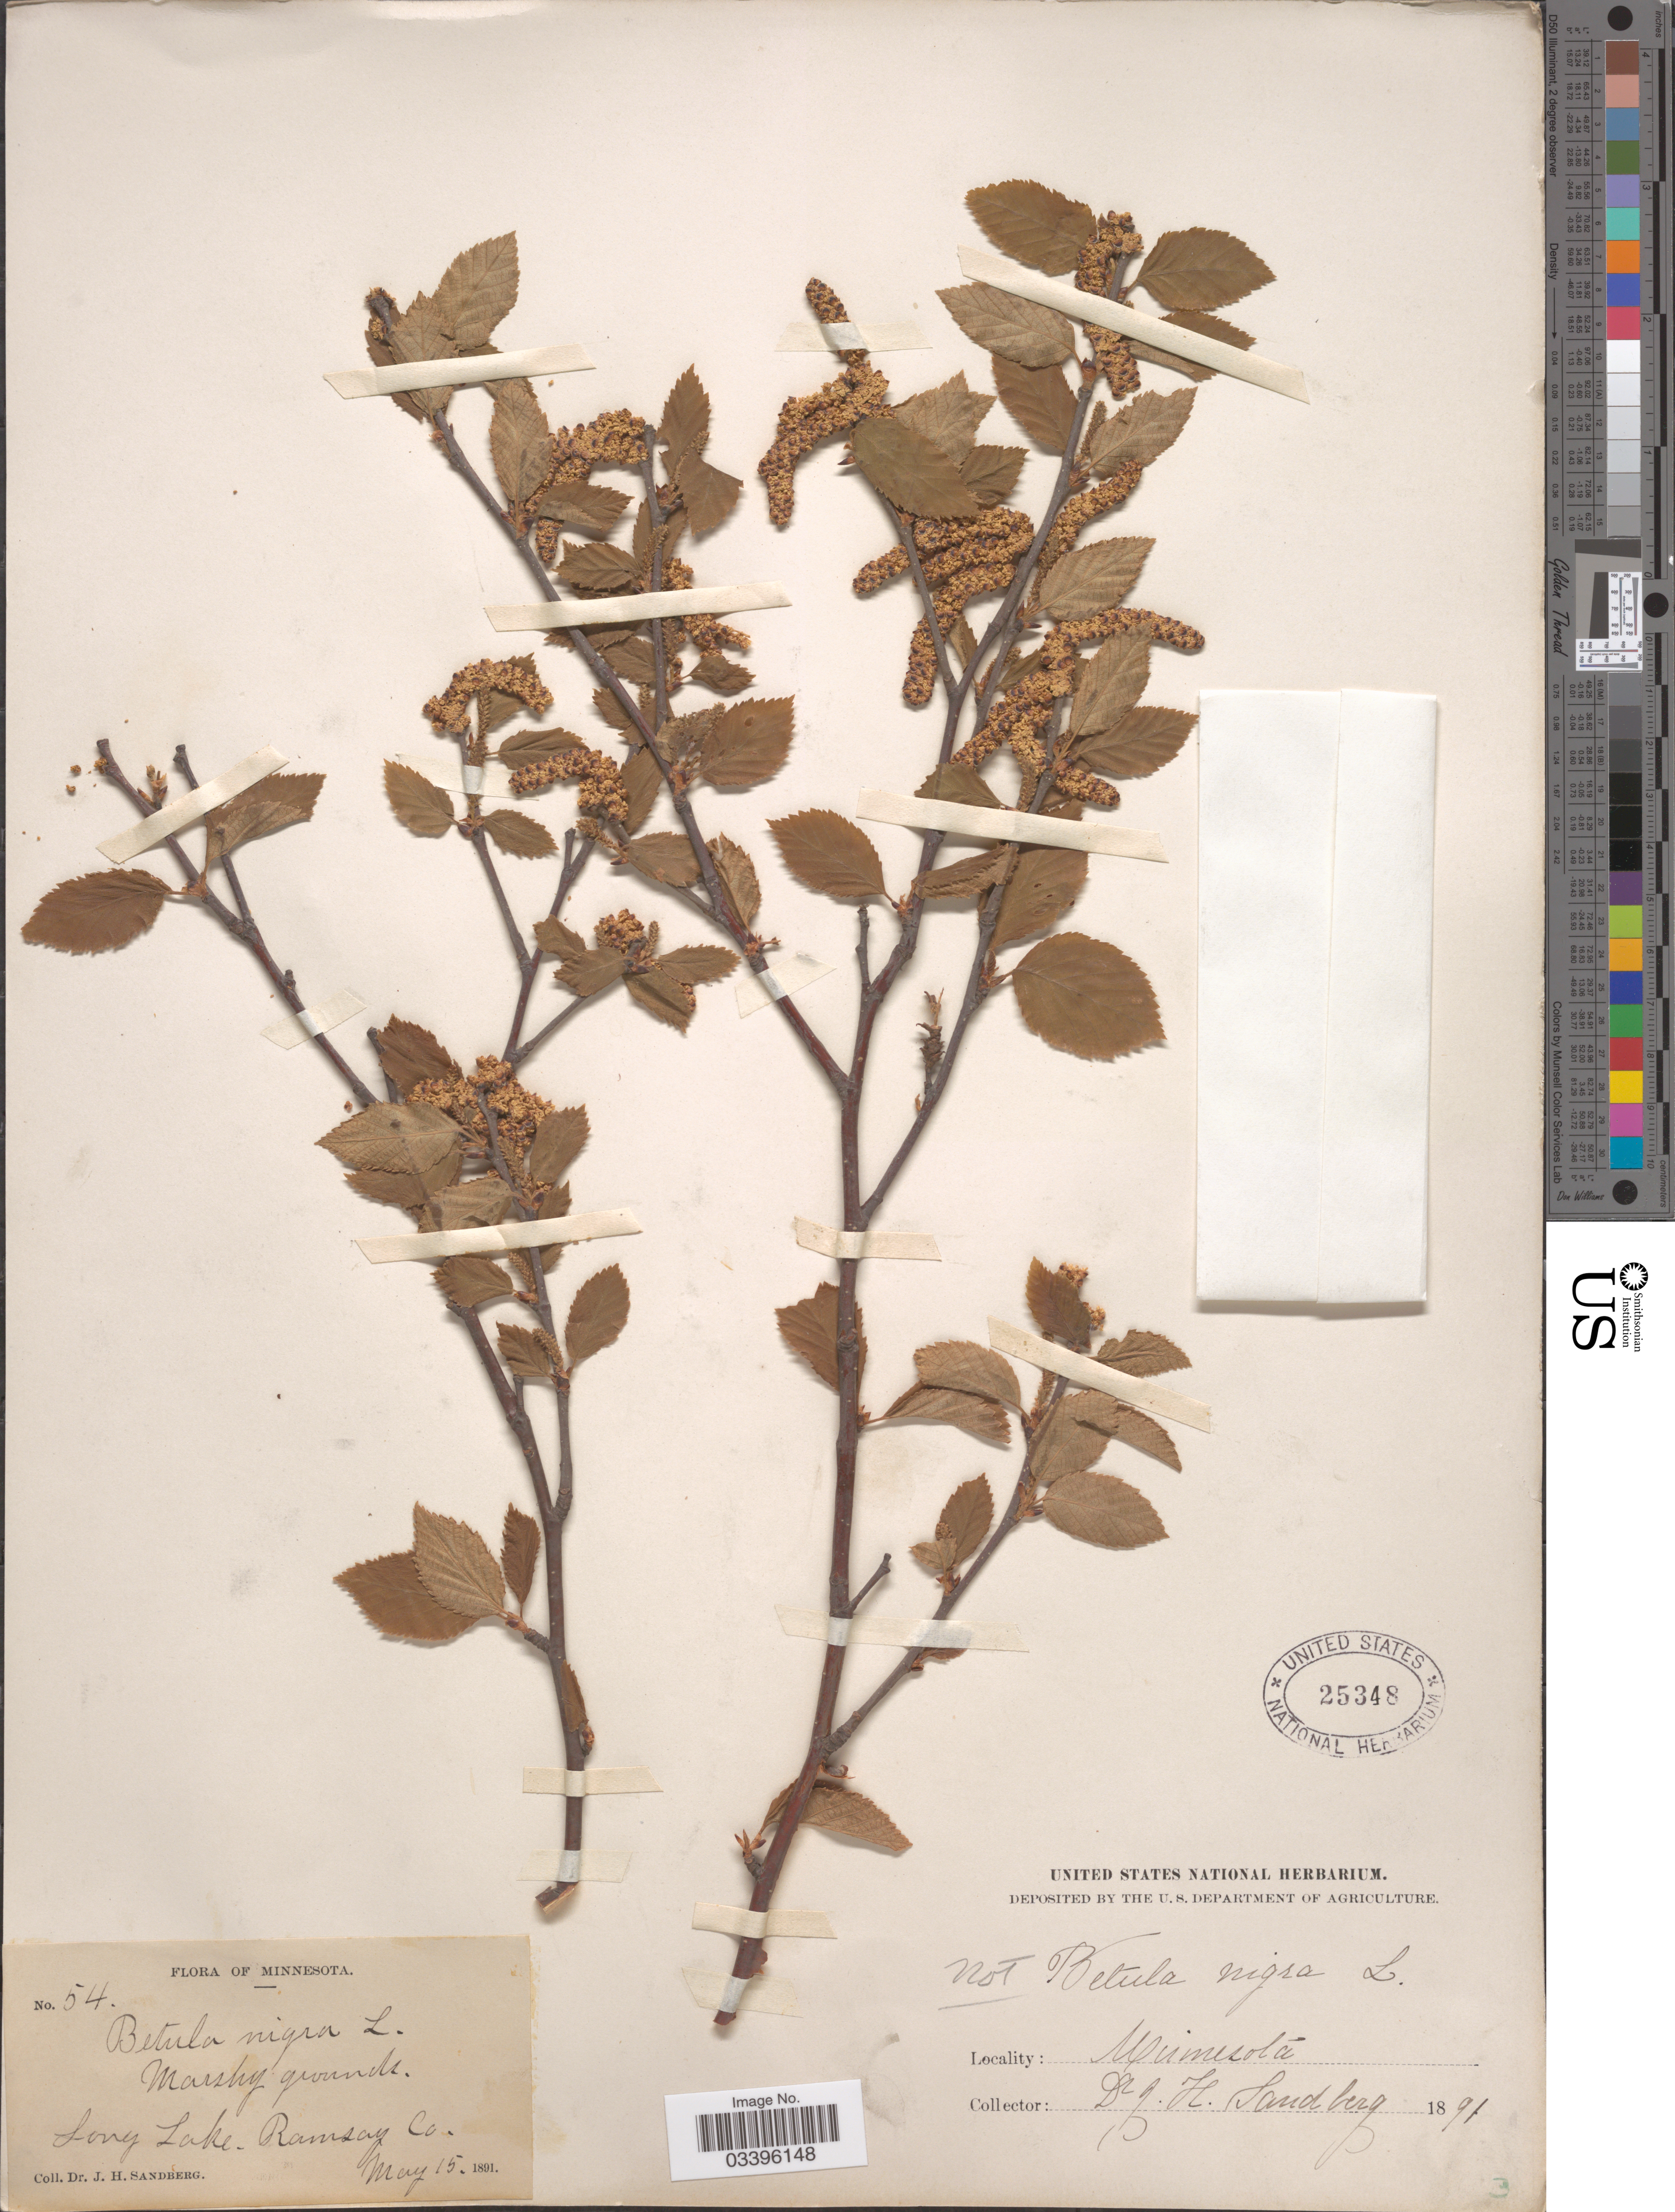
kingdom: Plantae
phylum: Tracheophyta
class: Magnoliopsida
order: Fagales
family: Betulaceae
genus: Betula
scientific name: Betula nigra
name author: L.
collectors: J. H. Sandberg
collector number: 54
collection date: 1891-05-15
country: United States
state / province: Minnesota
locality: Marshy grounds. Long Lake, Ramsay Co.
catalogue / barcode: US 25348